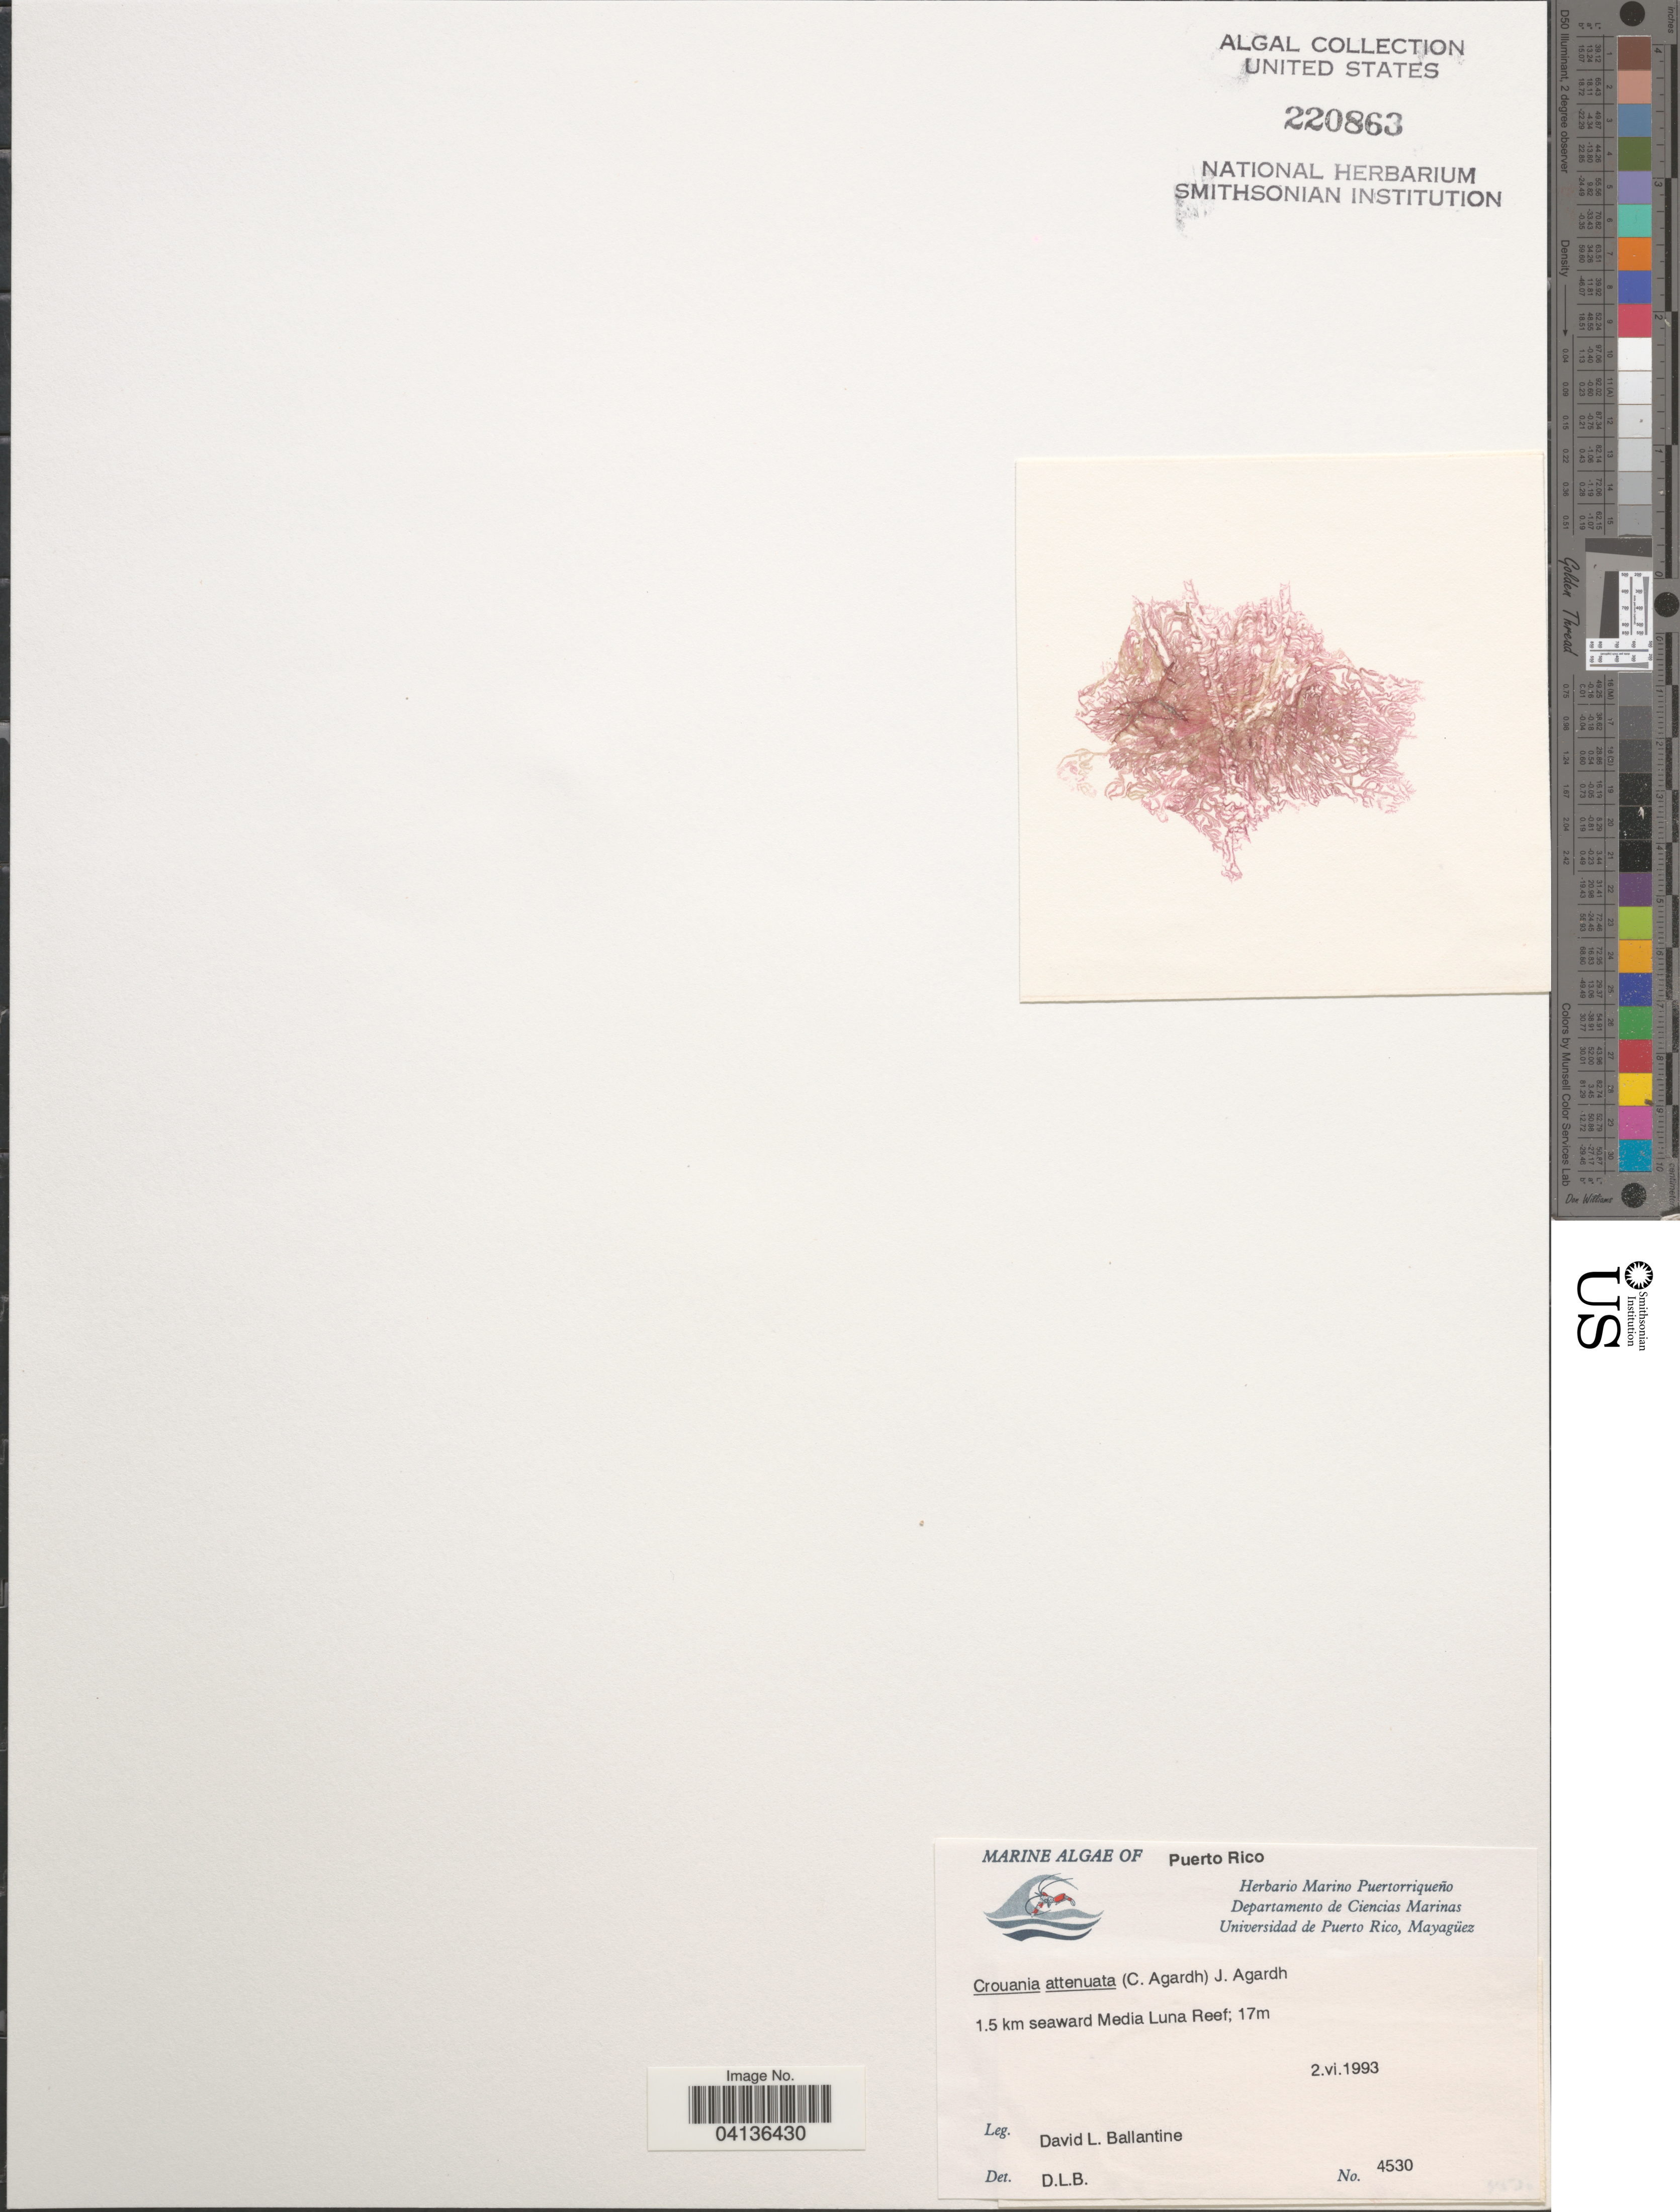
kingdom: Plantae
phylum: Rhodophyta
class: Florideophyceae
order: Ceramiales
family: Callithamniaceae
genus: Crouania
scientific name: Crouania attenuata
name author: (C. Agardh) J. Agardh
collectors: D.L. Ballantine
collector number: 4530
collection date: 1993-06-02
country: Puerto Rico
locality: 1.5 km seaward Media Luna Reef.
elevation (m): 17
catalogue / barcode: US 220863